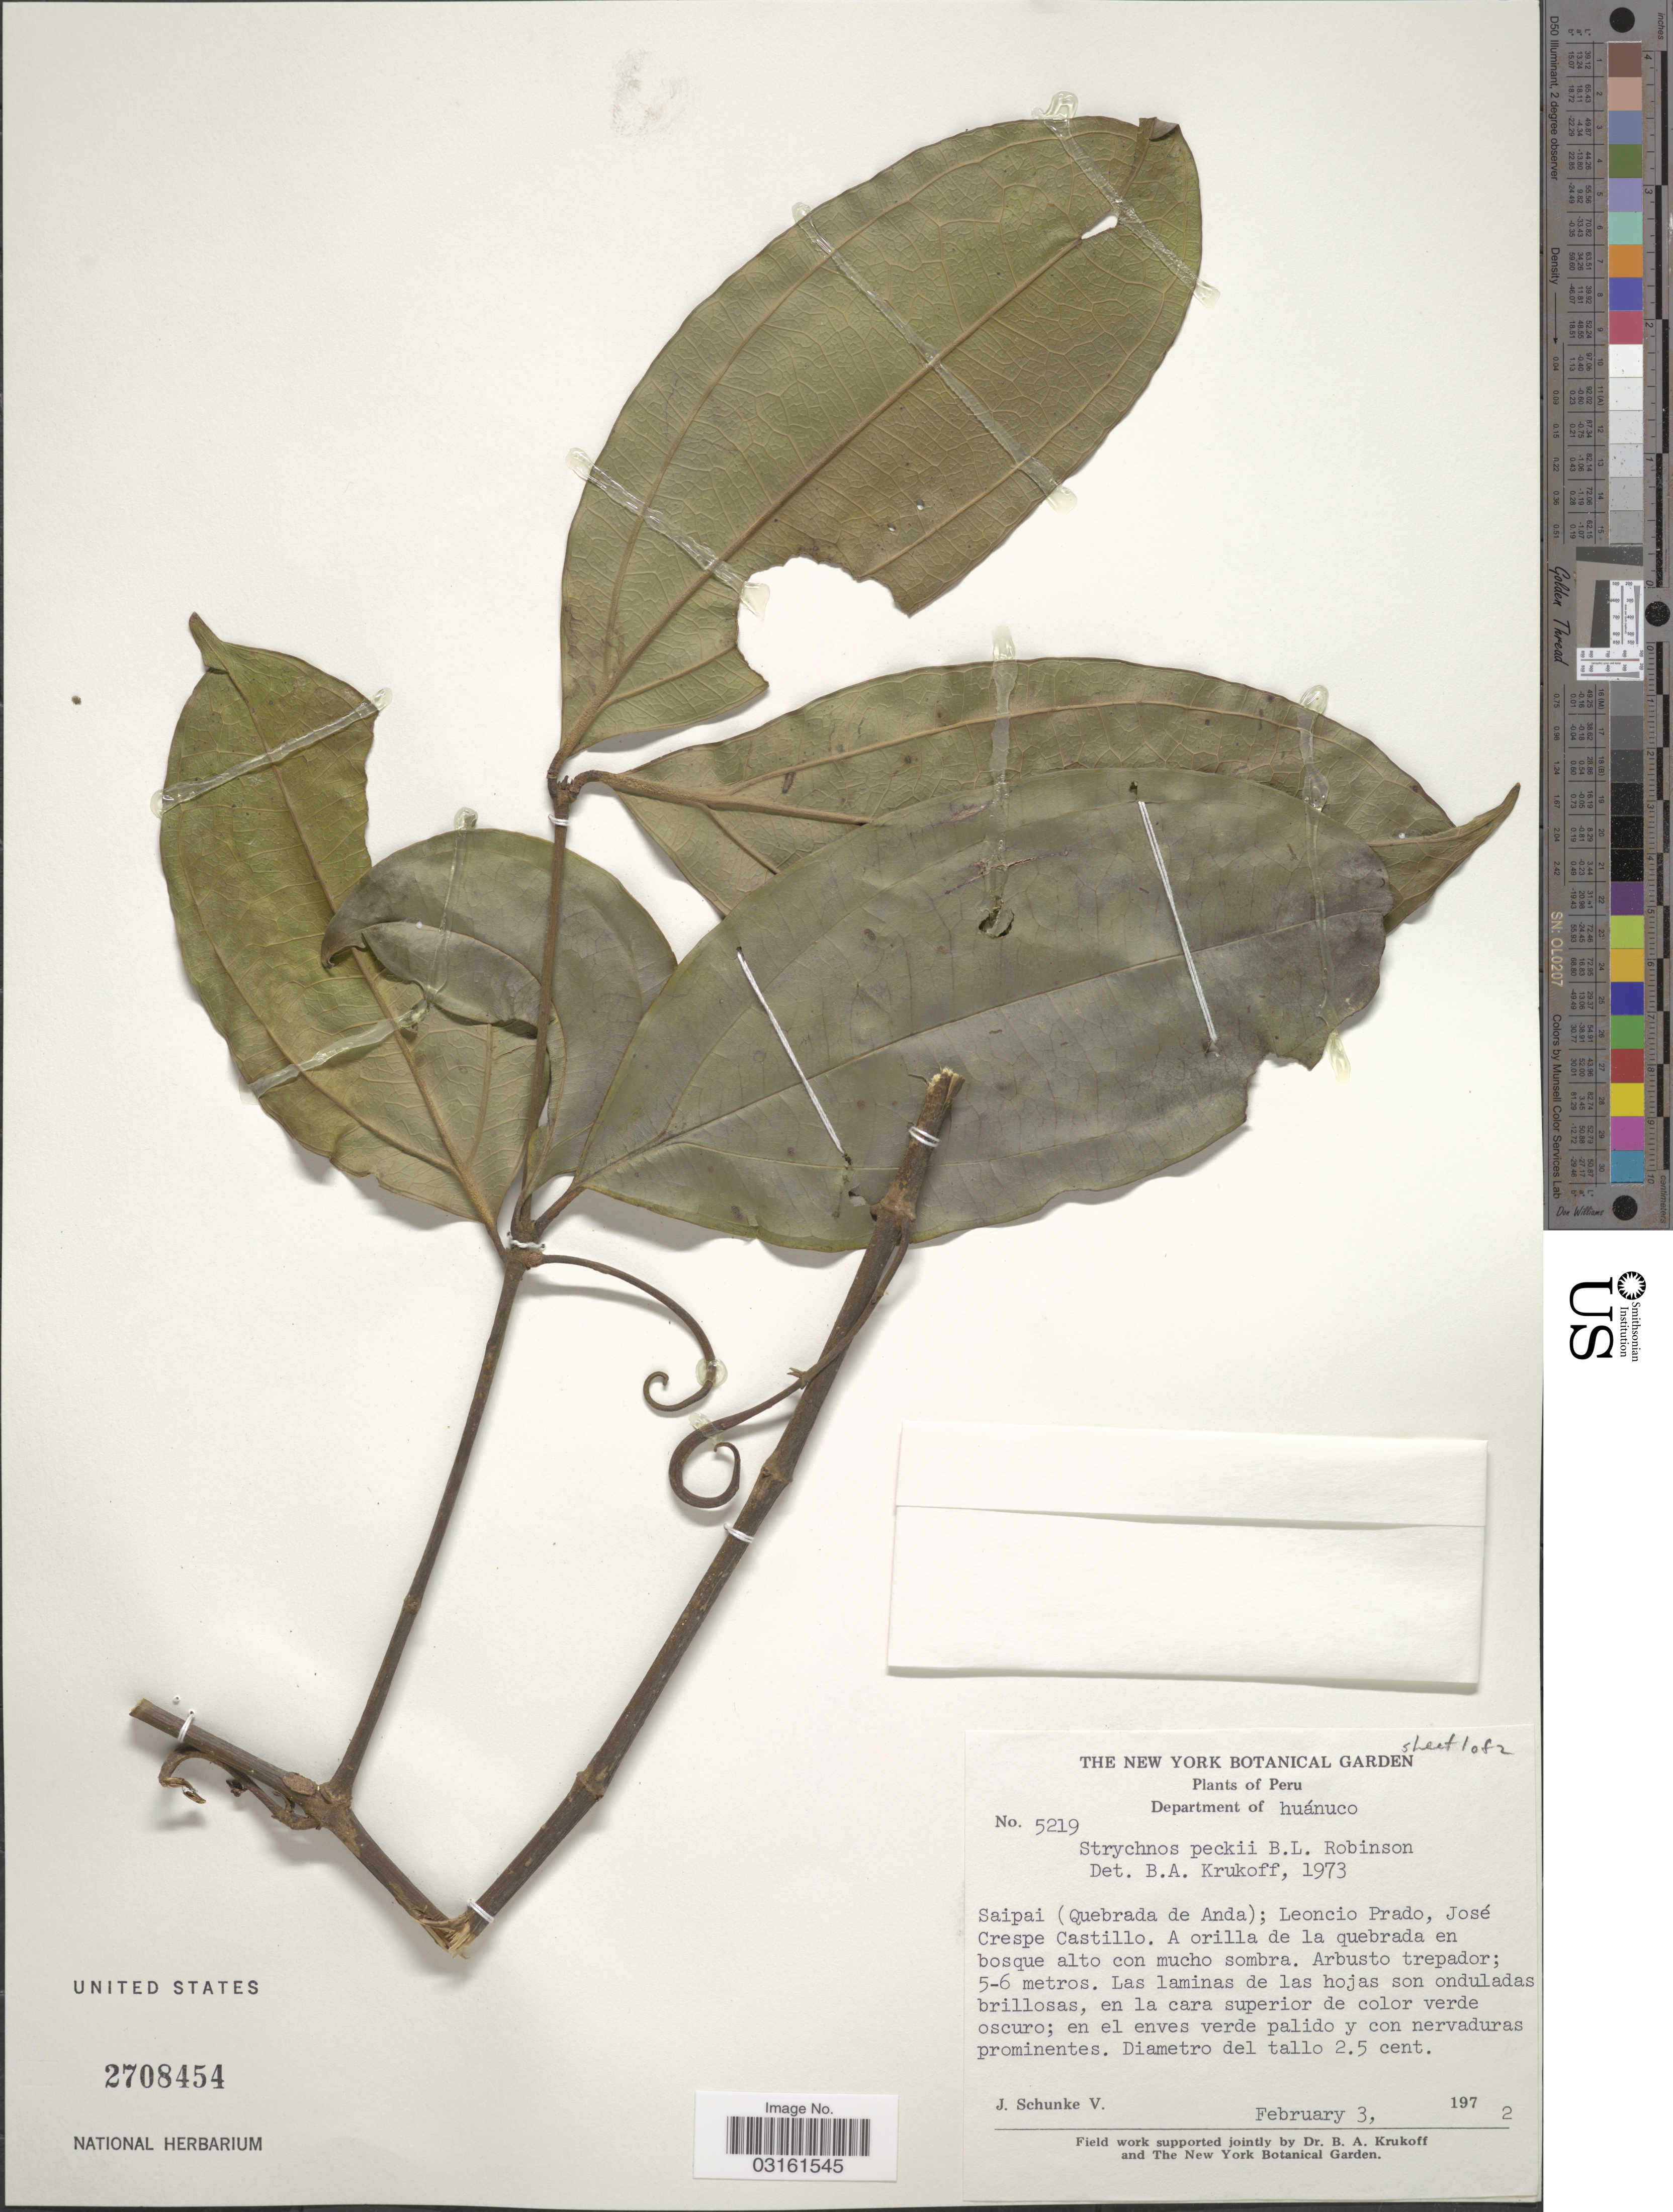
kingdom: Plantae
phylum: Tracheophyta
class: Magnoliopsida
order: Gentianales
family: Loganiaceae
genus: Strychnos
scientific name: Strychnos peckii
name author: B.L. Rob.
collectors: J. Schunke Vigo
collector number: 5219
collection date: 1972-02-03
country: Peru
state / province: Huánuco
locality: Department of huánuco, Saipai (Quebrada de Anda); Leoncio Prado, José Crespe Castillo.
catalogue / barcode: US 2708454